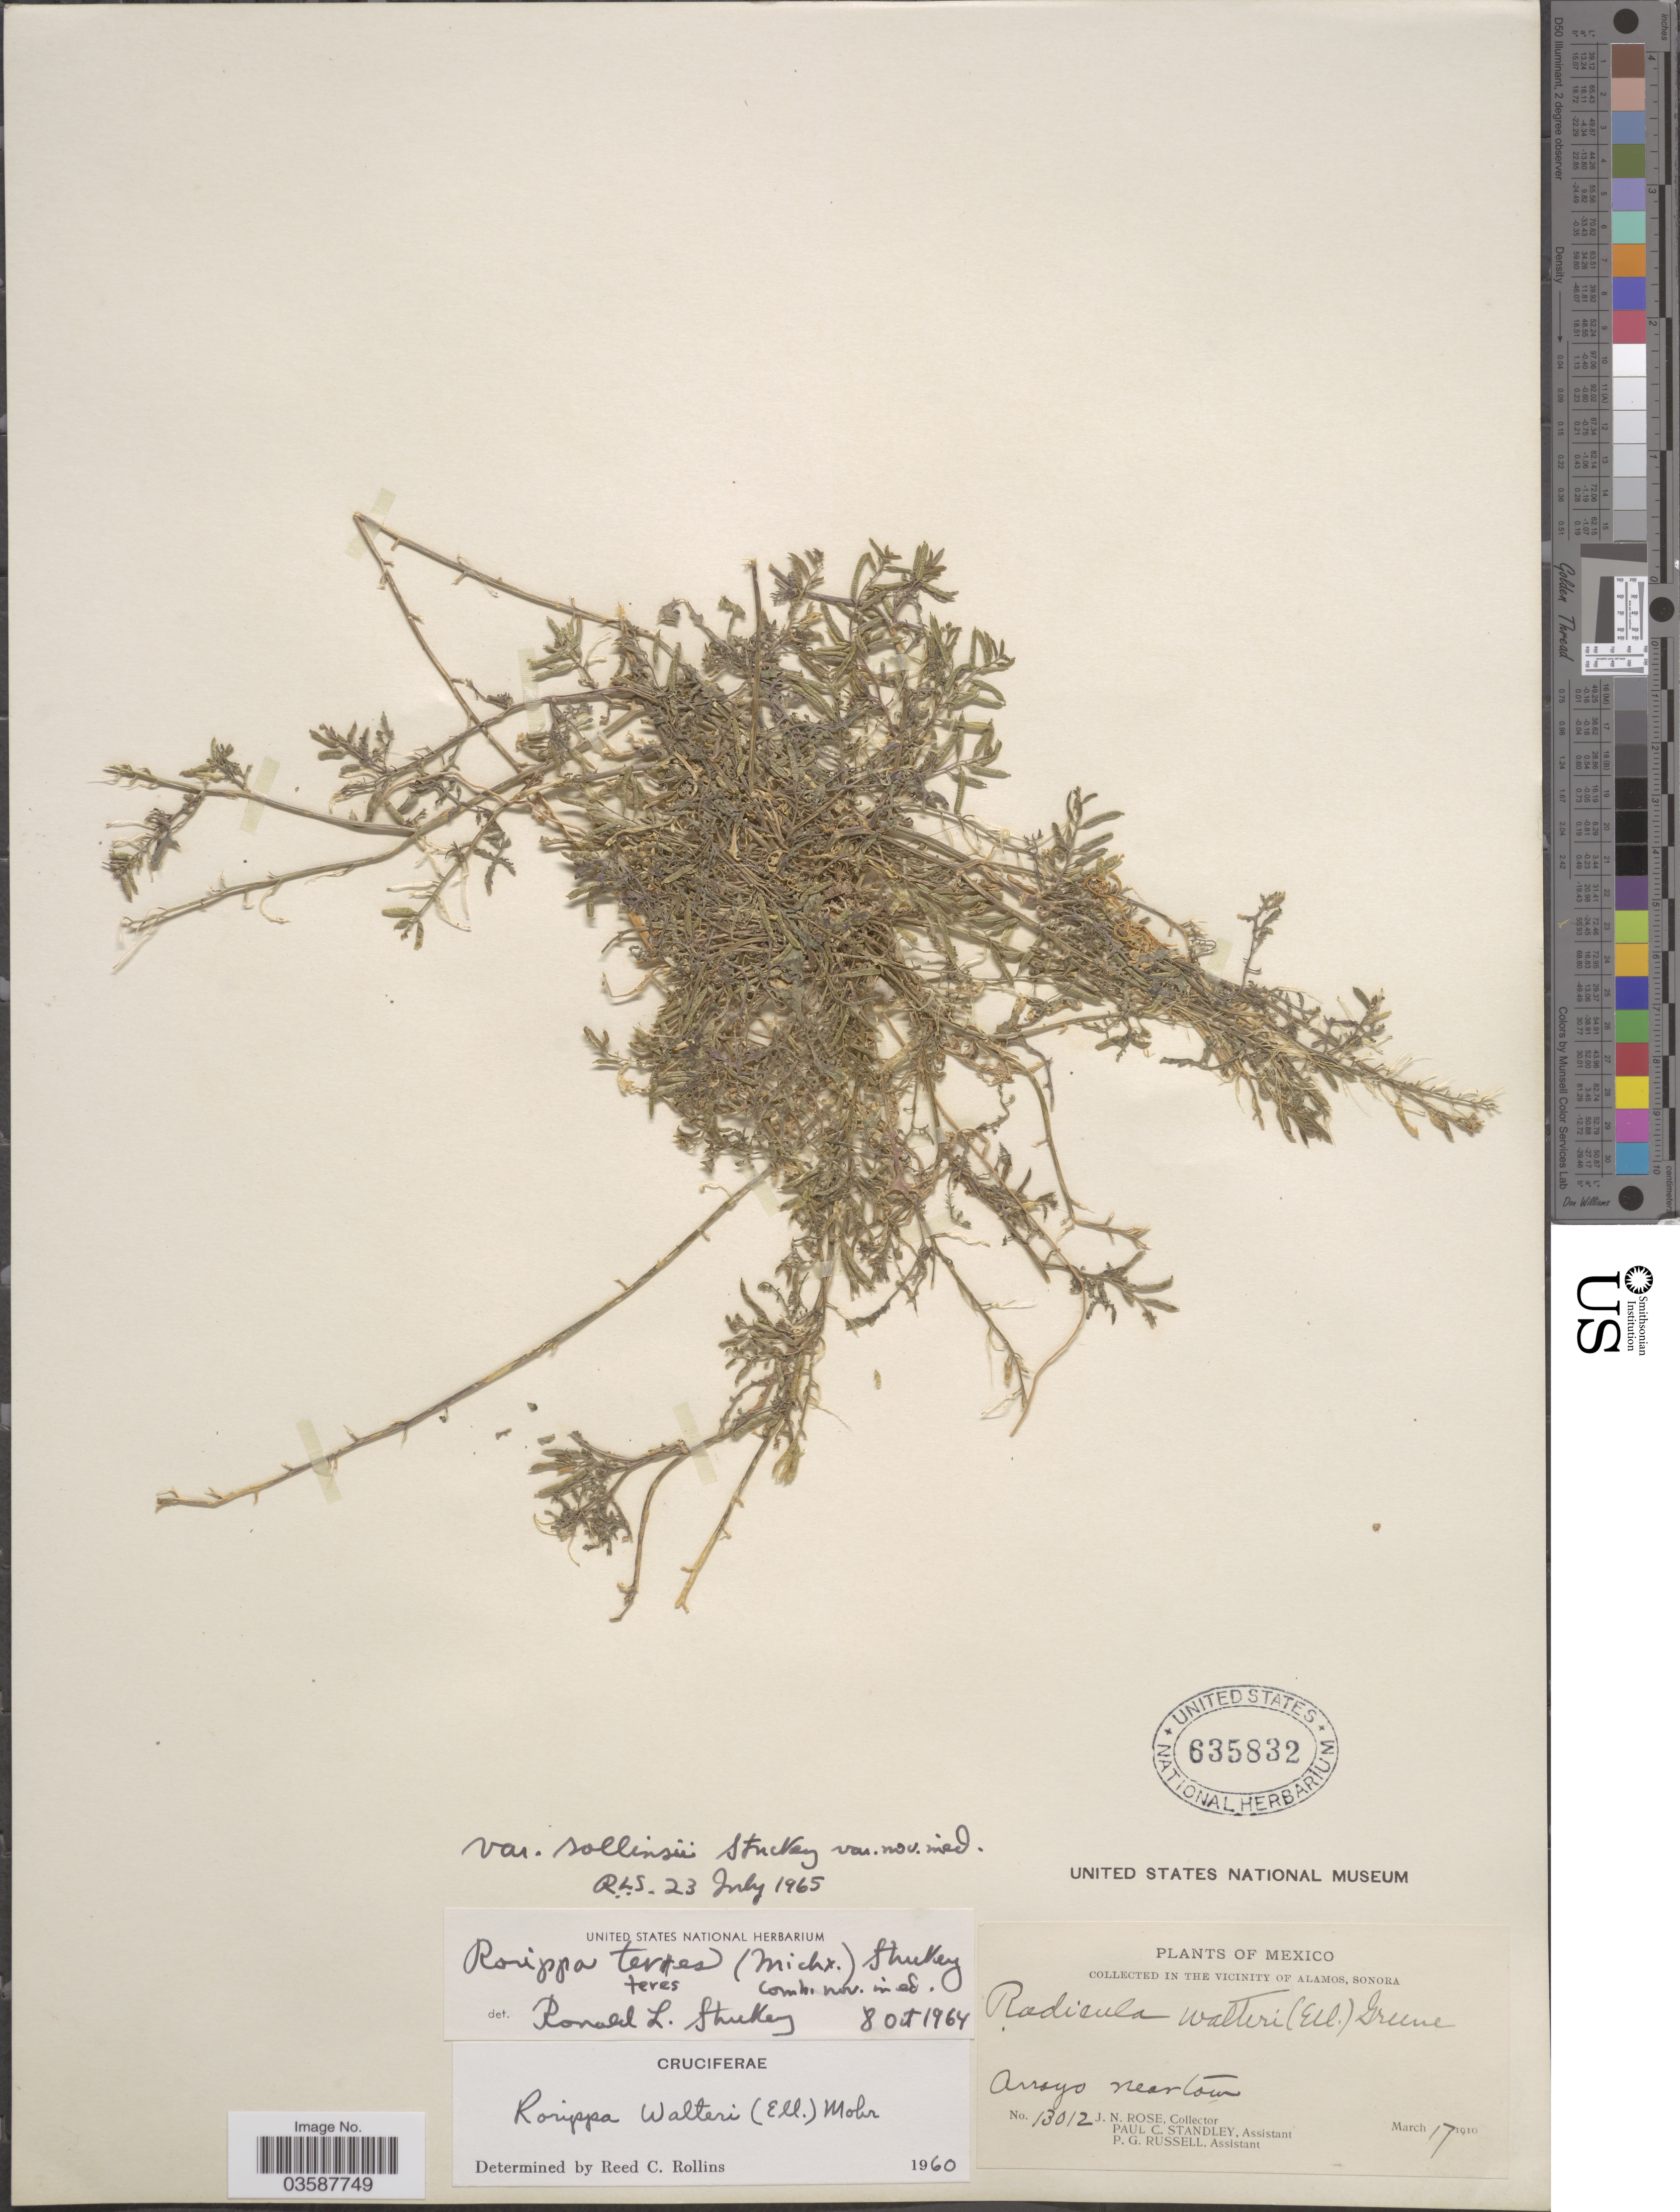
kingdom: Plantae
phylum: Tracheophyta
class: Magnoliopsida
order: Brassicales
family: Brassicaceae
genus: Rorippa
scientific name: Rorippa teres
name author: (Michx.) Stuckey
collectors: J. N. Rose, P. C. Standley & P. G. Russell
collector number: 13012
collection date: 1910-03-17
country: Mexico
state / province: Sonora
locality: In The vicinity of Alamos. Arroyo near town.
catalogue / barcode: US 635832